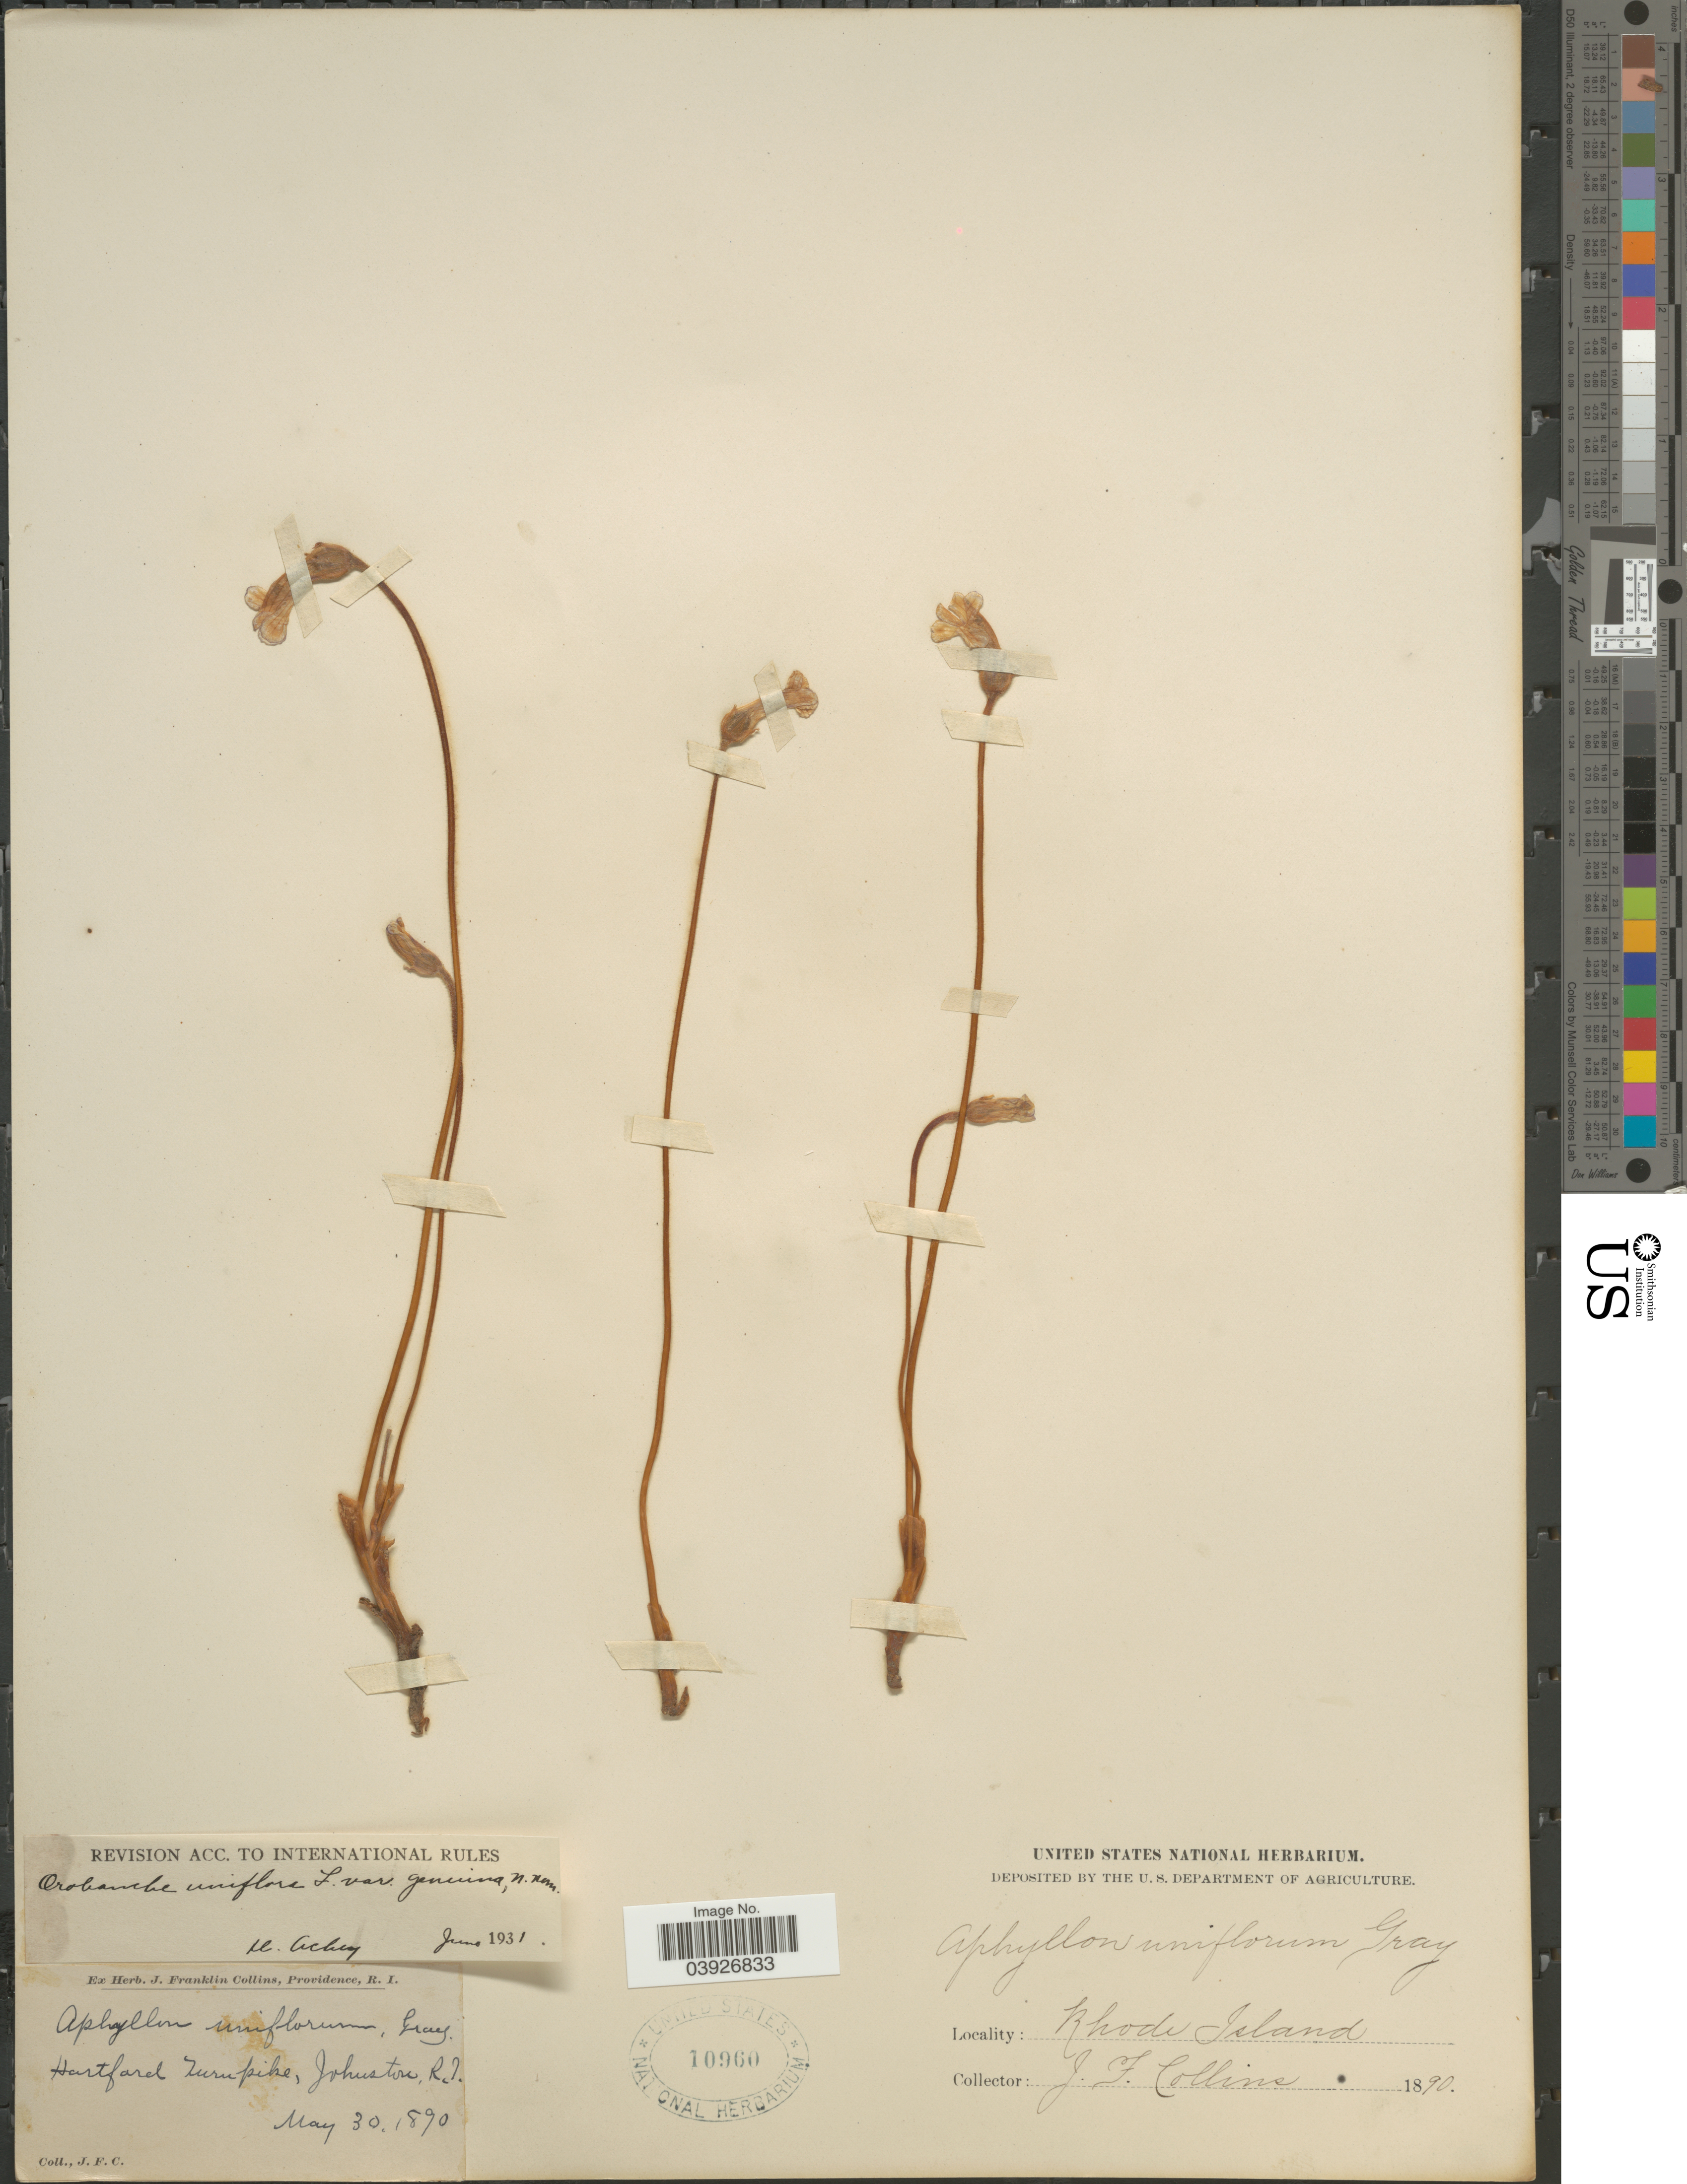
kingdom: Plantae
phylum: Tracheophyta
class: Magnoliopsida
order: Lamiales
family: Orobanchaceae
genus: Aphyllon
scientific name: Aphyllon uniflorum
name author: A. Gray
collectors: J. Collins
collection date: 1890-05-30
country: United States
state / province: Rhode Island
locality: Hartfard Turnpike, Johnston.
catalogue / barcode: US 10960